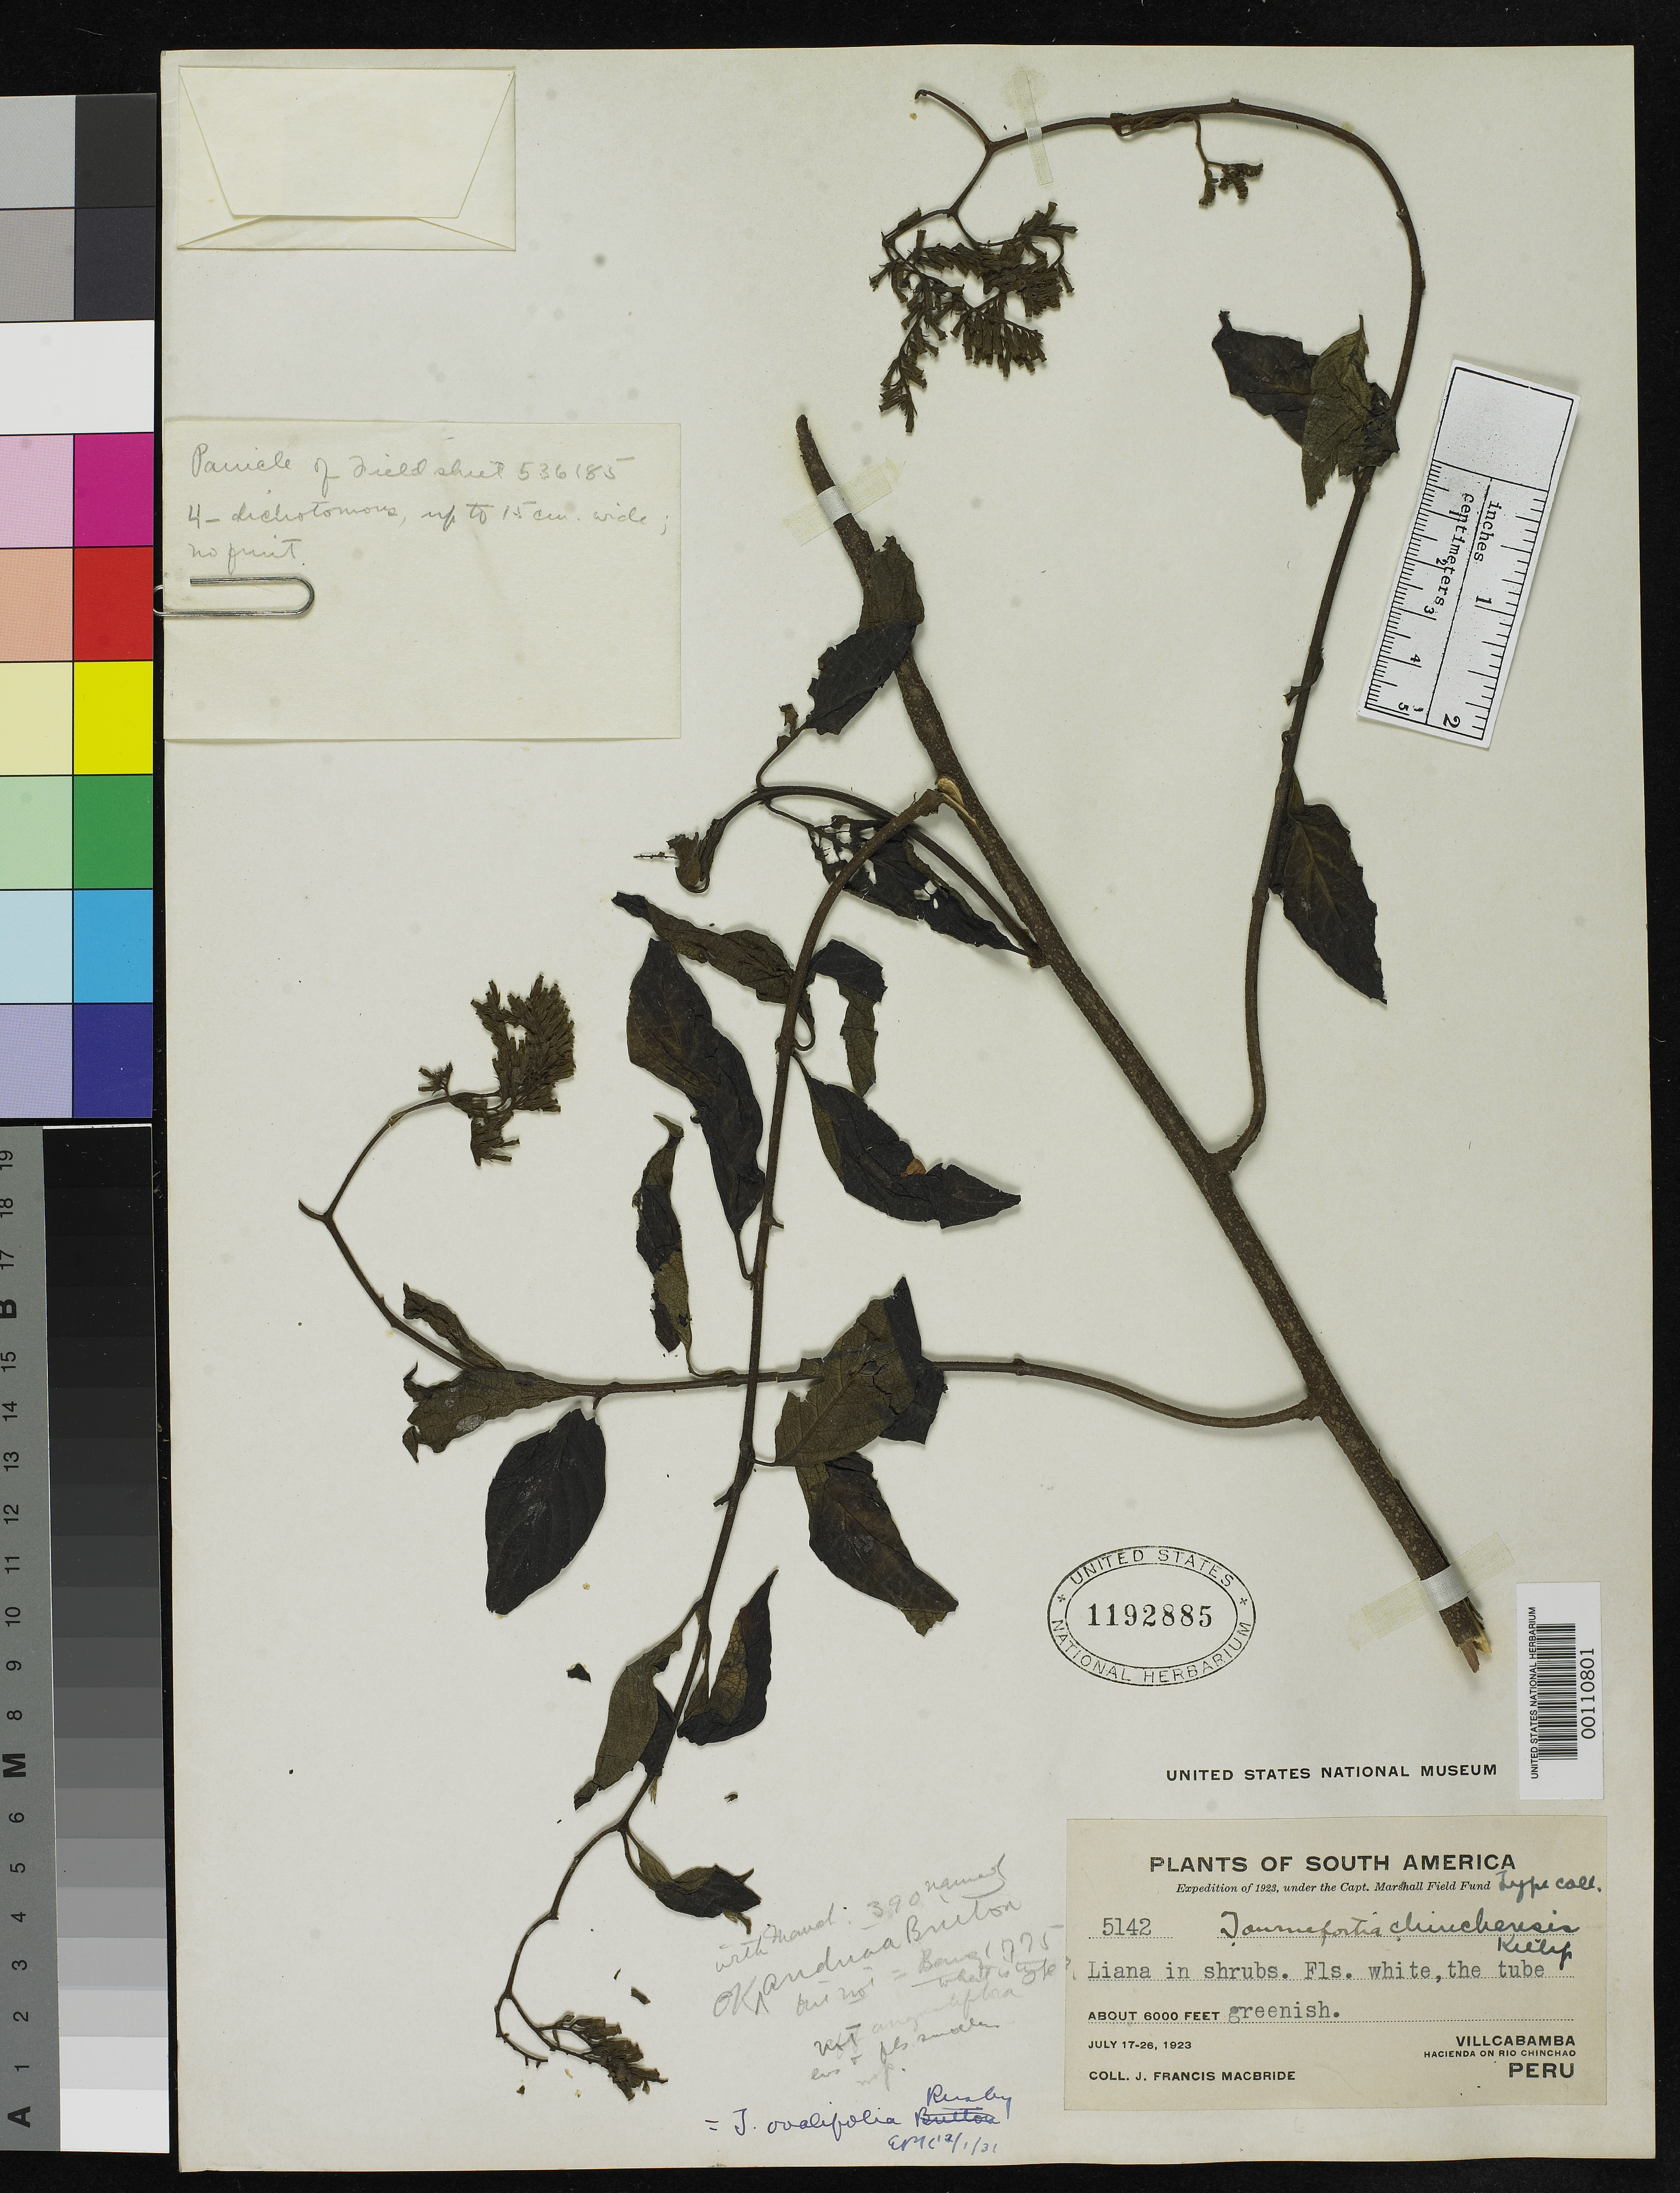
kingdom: Plantae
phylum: Tracheophyta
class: Magnoliopsida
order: Boraginales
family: Heliotropiaceae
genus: Tournefortia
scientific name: Tournefortia chinchensis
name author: Killip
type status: Isotype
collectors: J. F. Macbride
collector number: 5142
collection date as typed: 17 Jul 1923 to 26 Jul 1923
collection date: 1923-07-17/1923-07-26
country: Peru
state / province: Huánuco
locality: Villcabamba, hacienda on Río Chinchao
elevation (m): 1829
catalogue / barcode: US 1192885